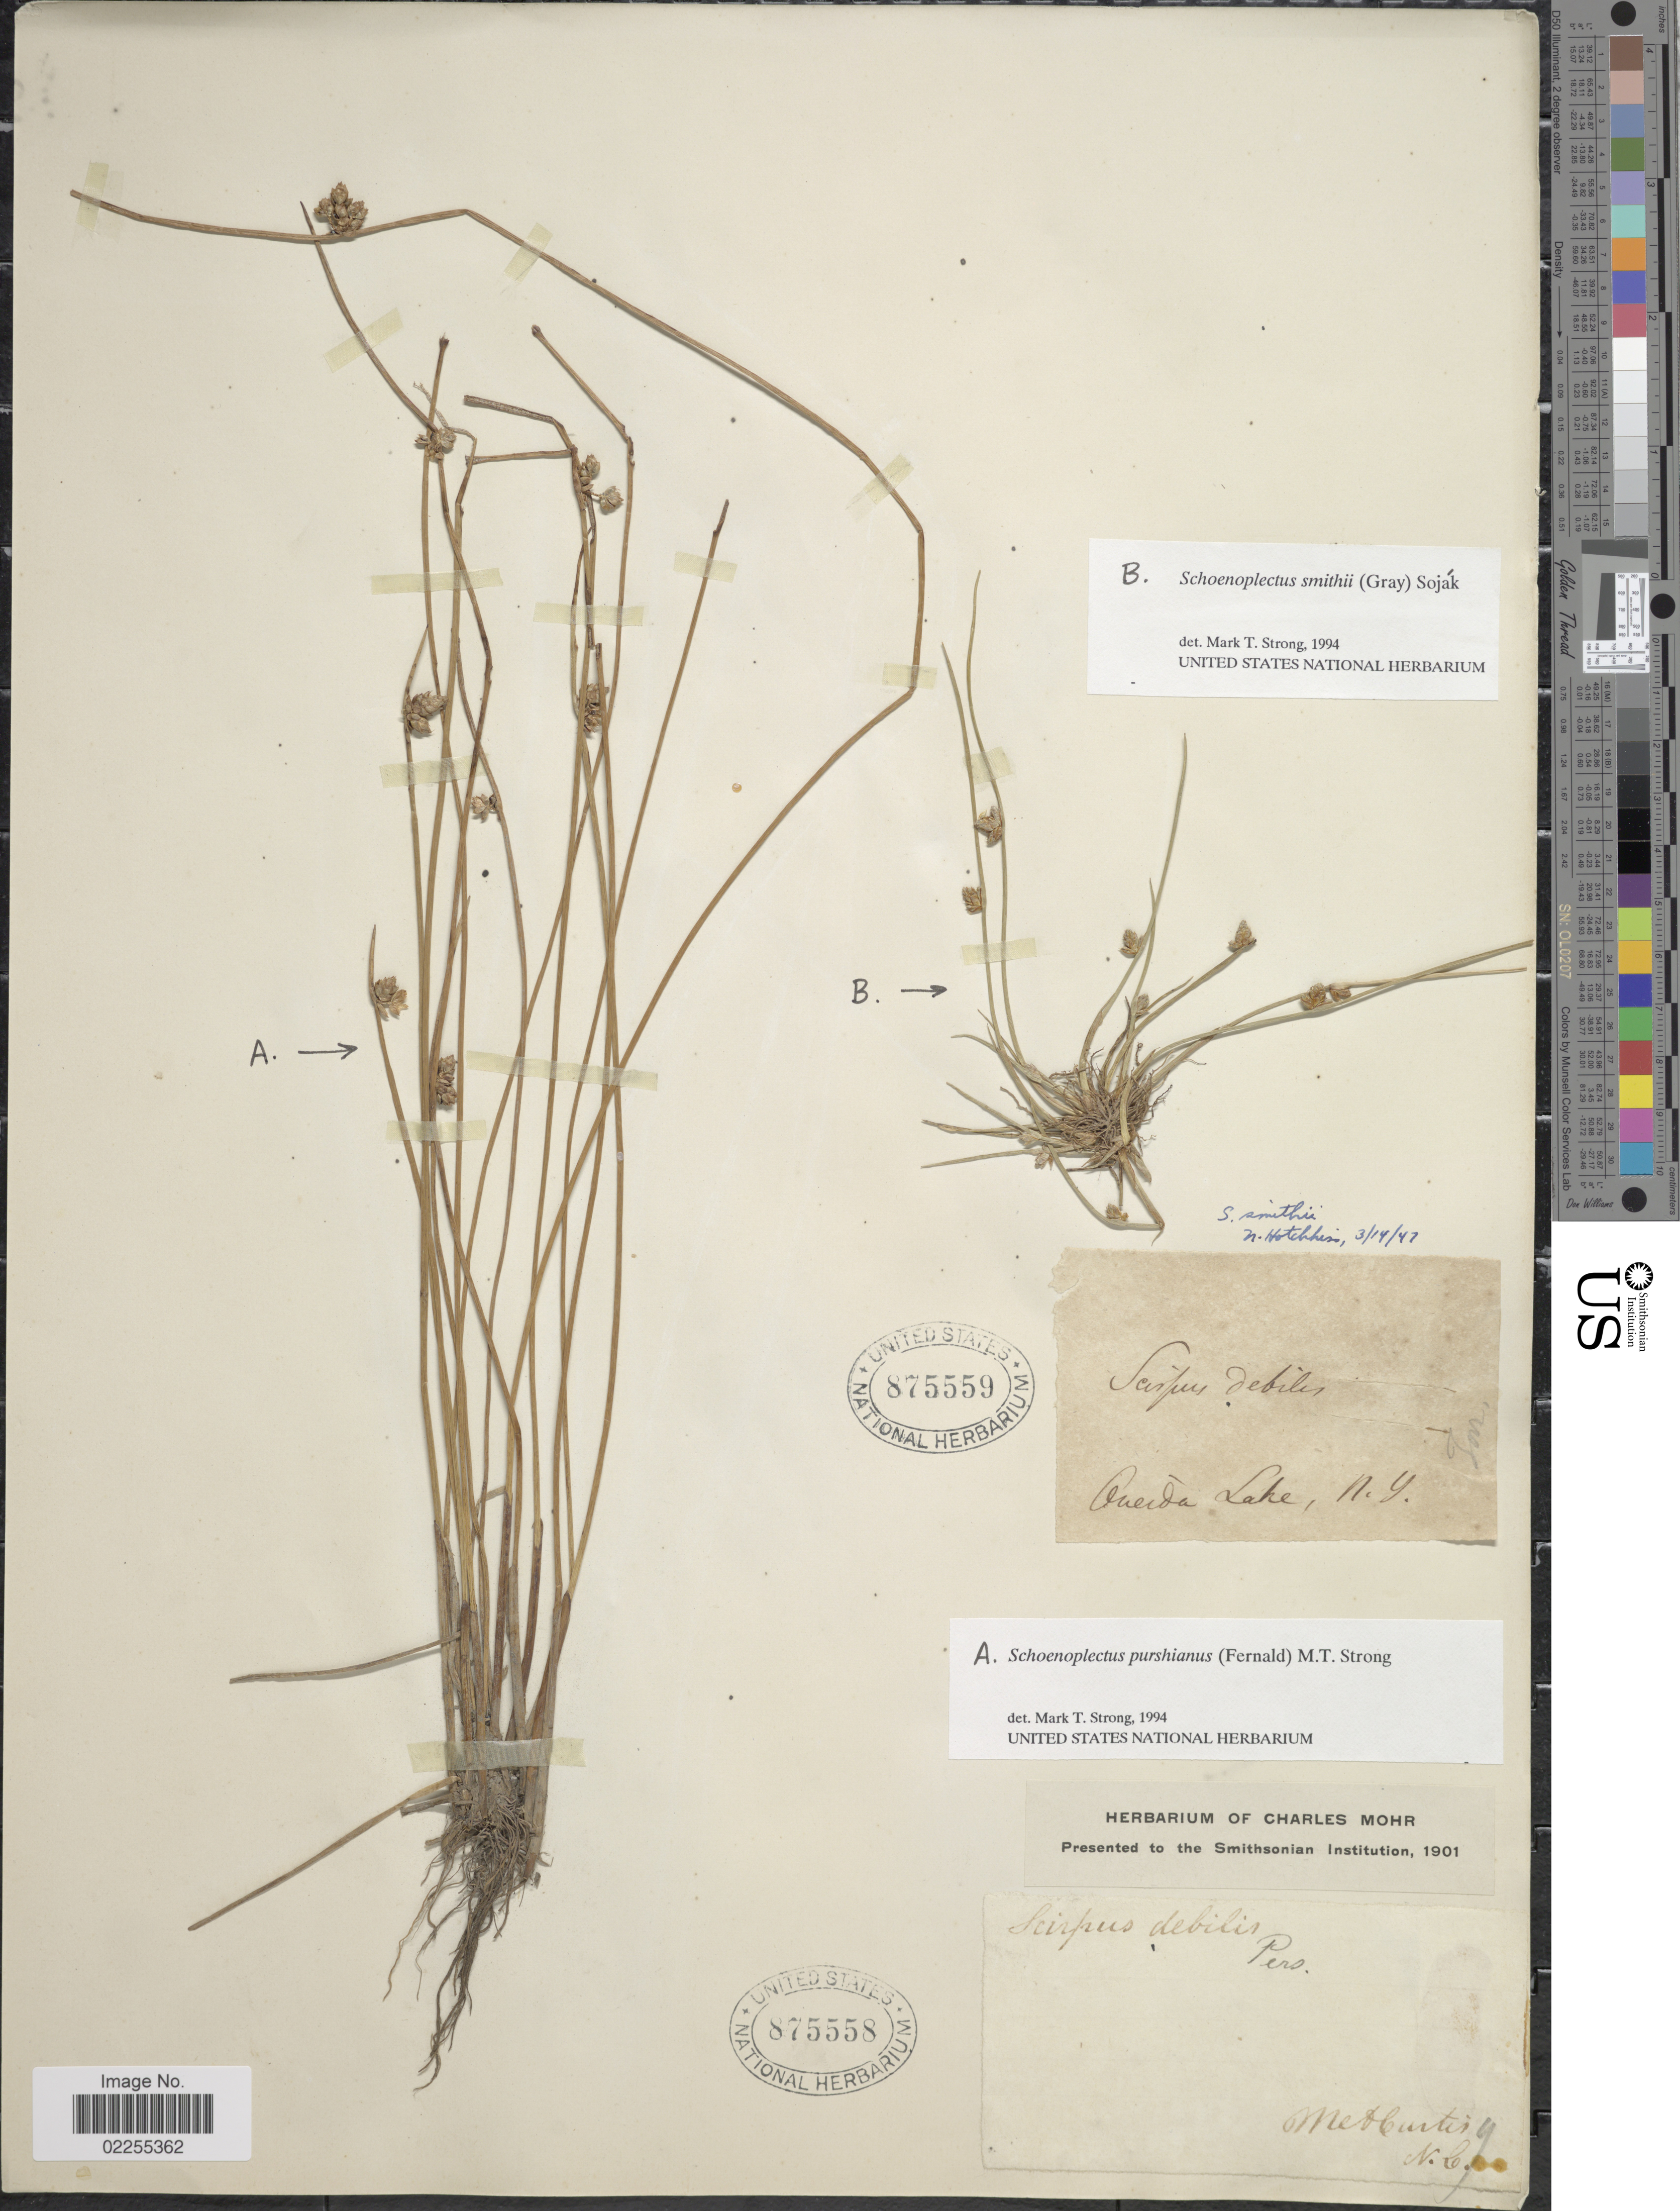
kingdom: Plantae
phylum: Tracheophyta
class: Liliopsida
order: Poales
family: Cyperaceae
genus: Schoenoplectus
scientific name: Schoenoplectus purshianus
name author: (Fernald) M.T. Strong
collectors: M. A. Curtis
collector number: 9*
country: United States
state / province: North Carolina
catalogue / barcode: US 875558